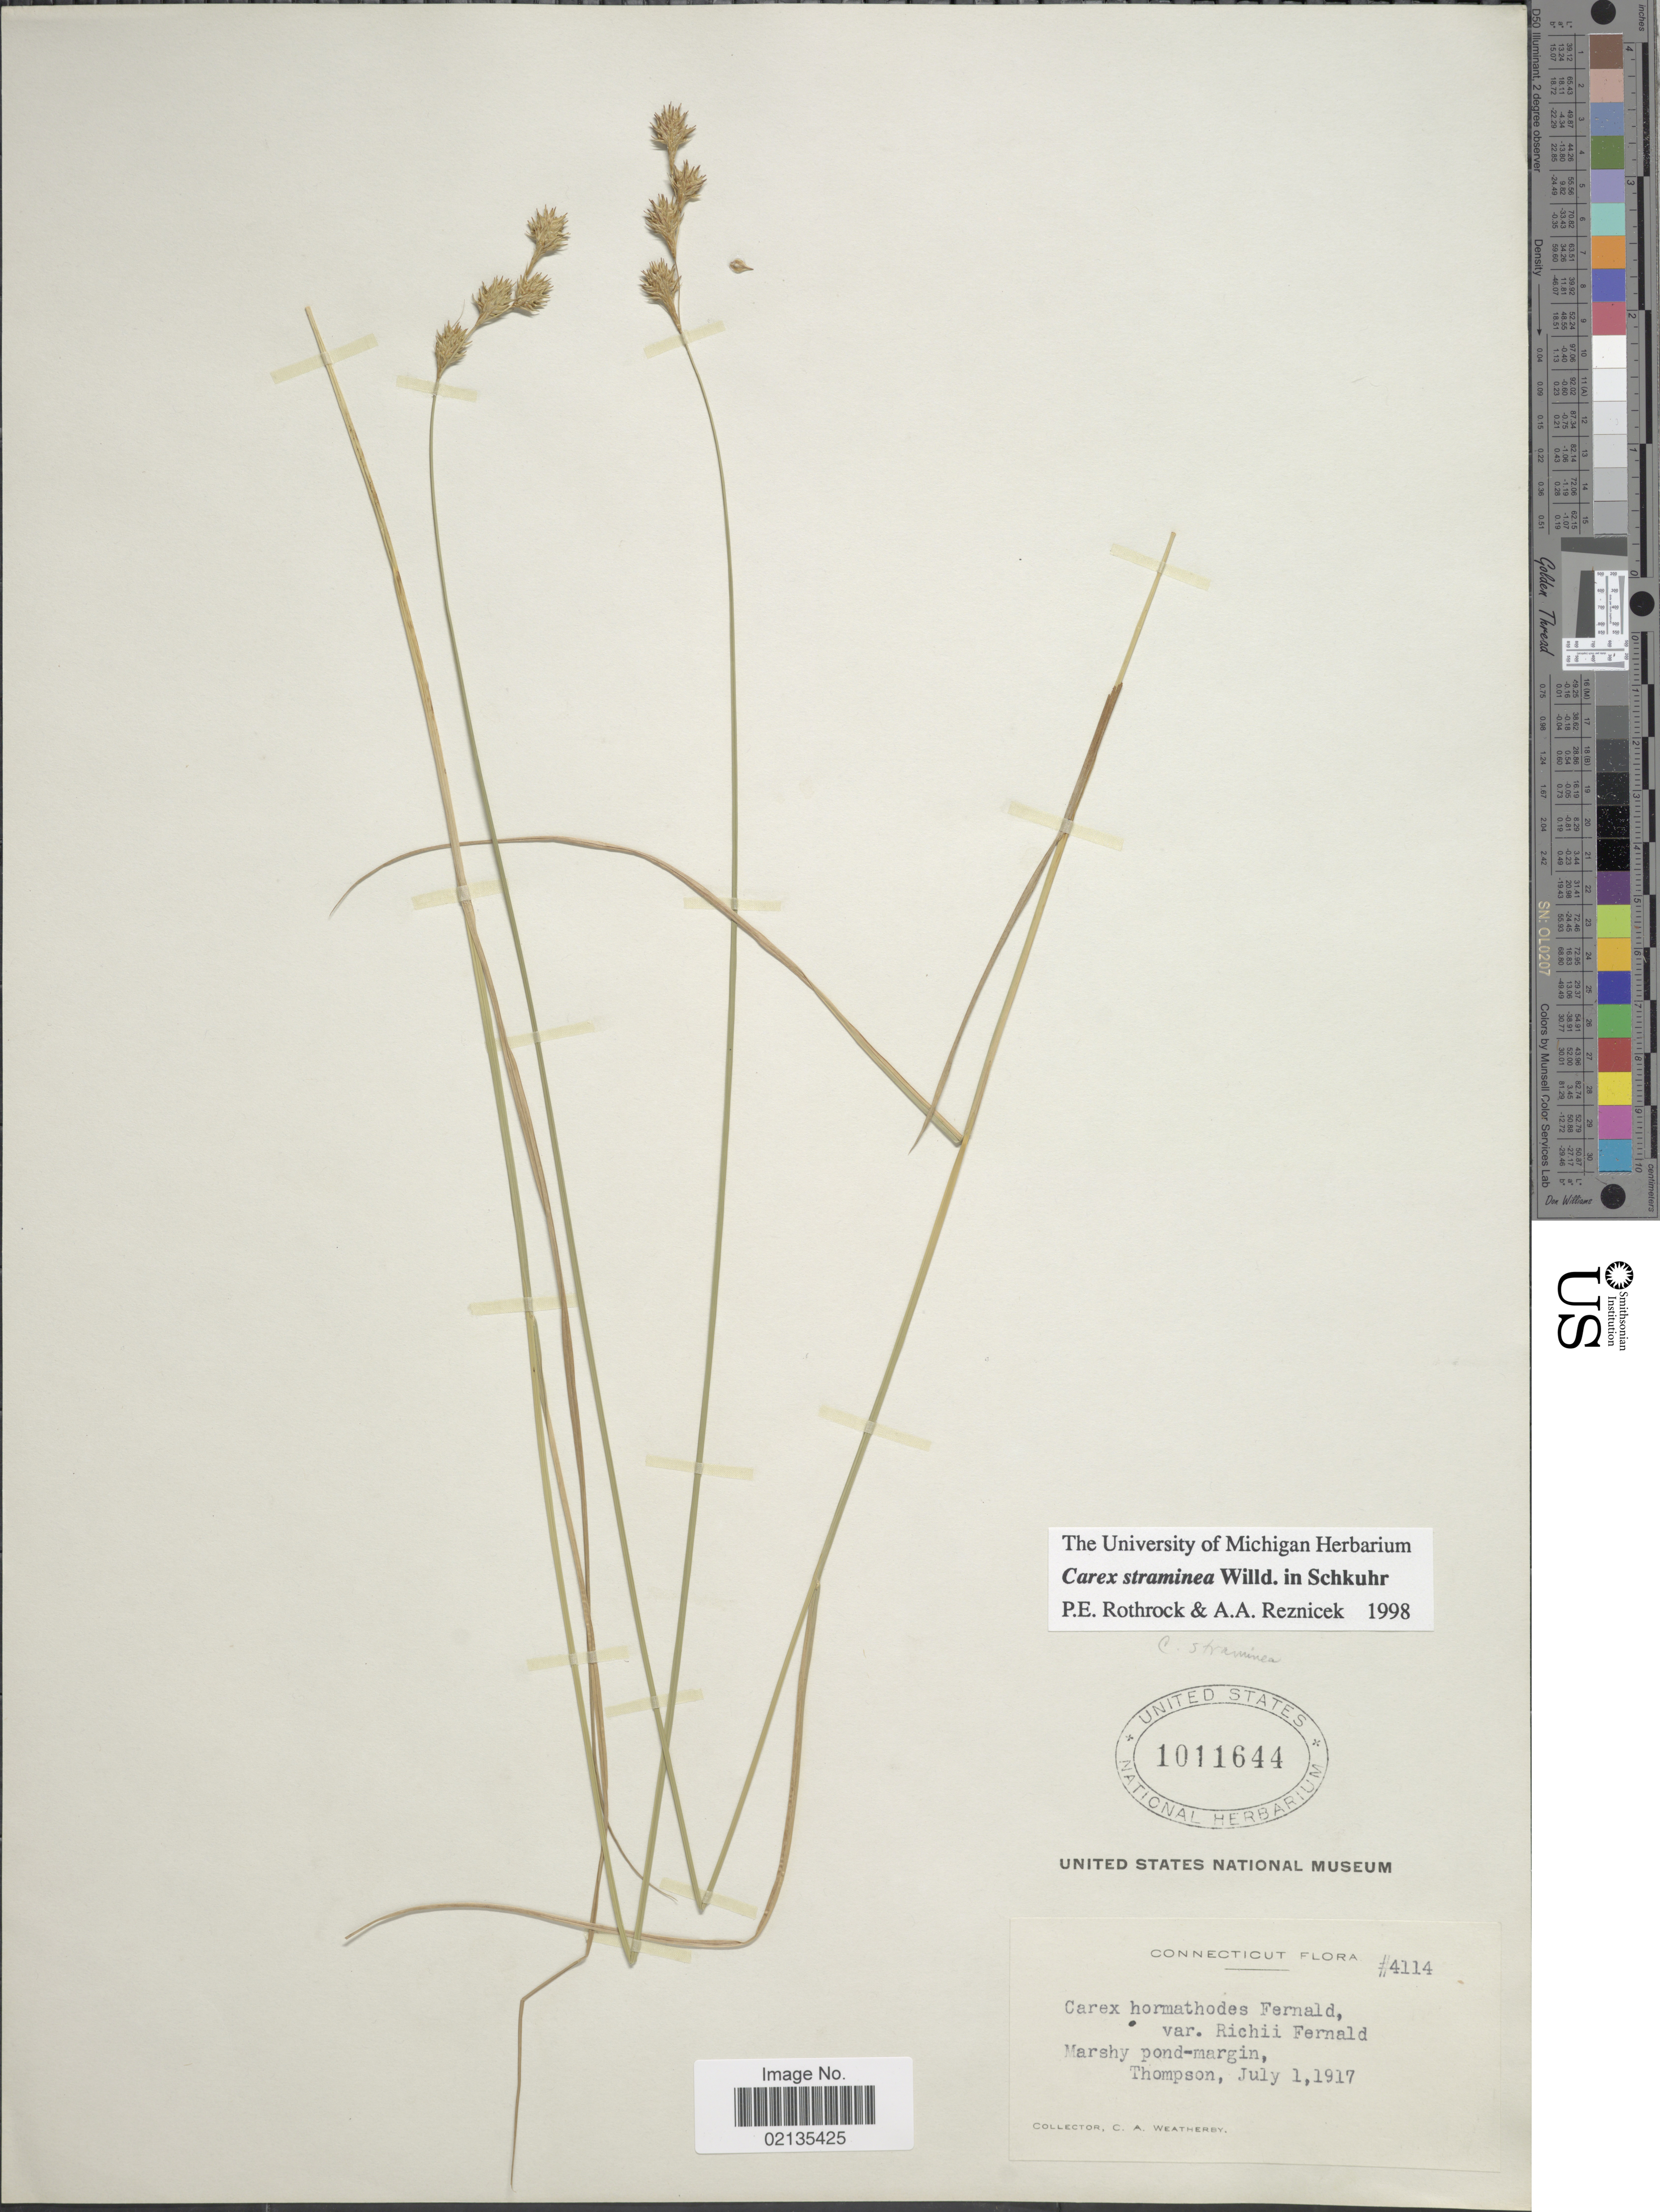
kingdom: Plantae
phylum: Tracheophyta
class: Liliopsida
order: Poales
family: Cyperaceae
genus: Carex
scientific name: Carex straminea Willd ex Schkuhr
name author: Willd. ex Schkuhr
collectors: C. A. Weatherby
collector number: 4114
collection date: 1917-07-01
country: United States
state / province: Connecticut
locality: Marshy pond-margin, Thompson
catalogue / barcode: US 1011644